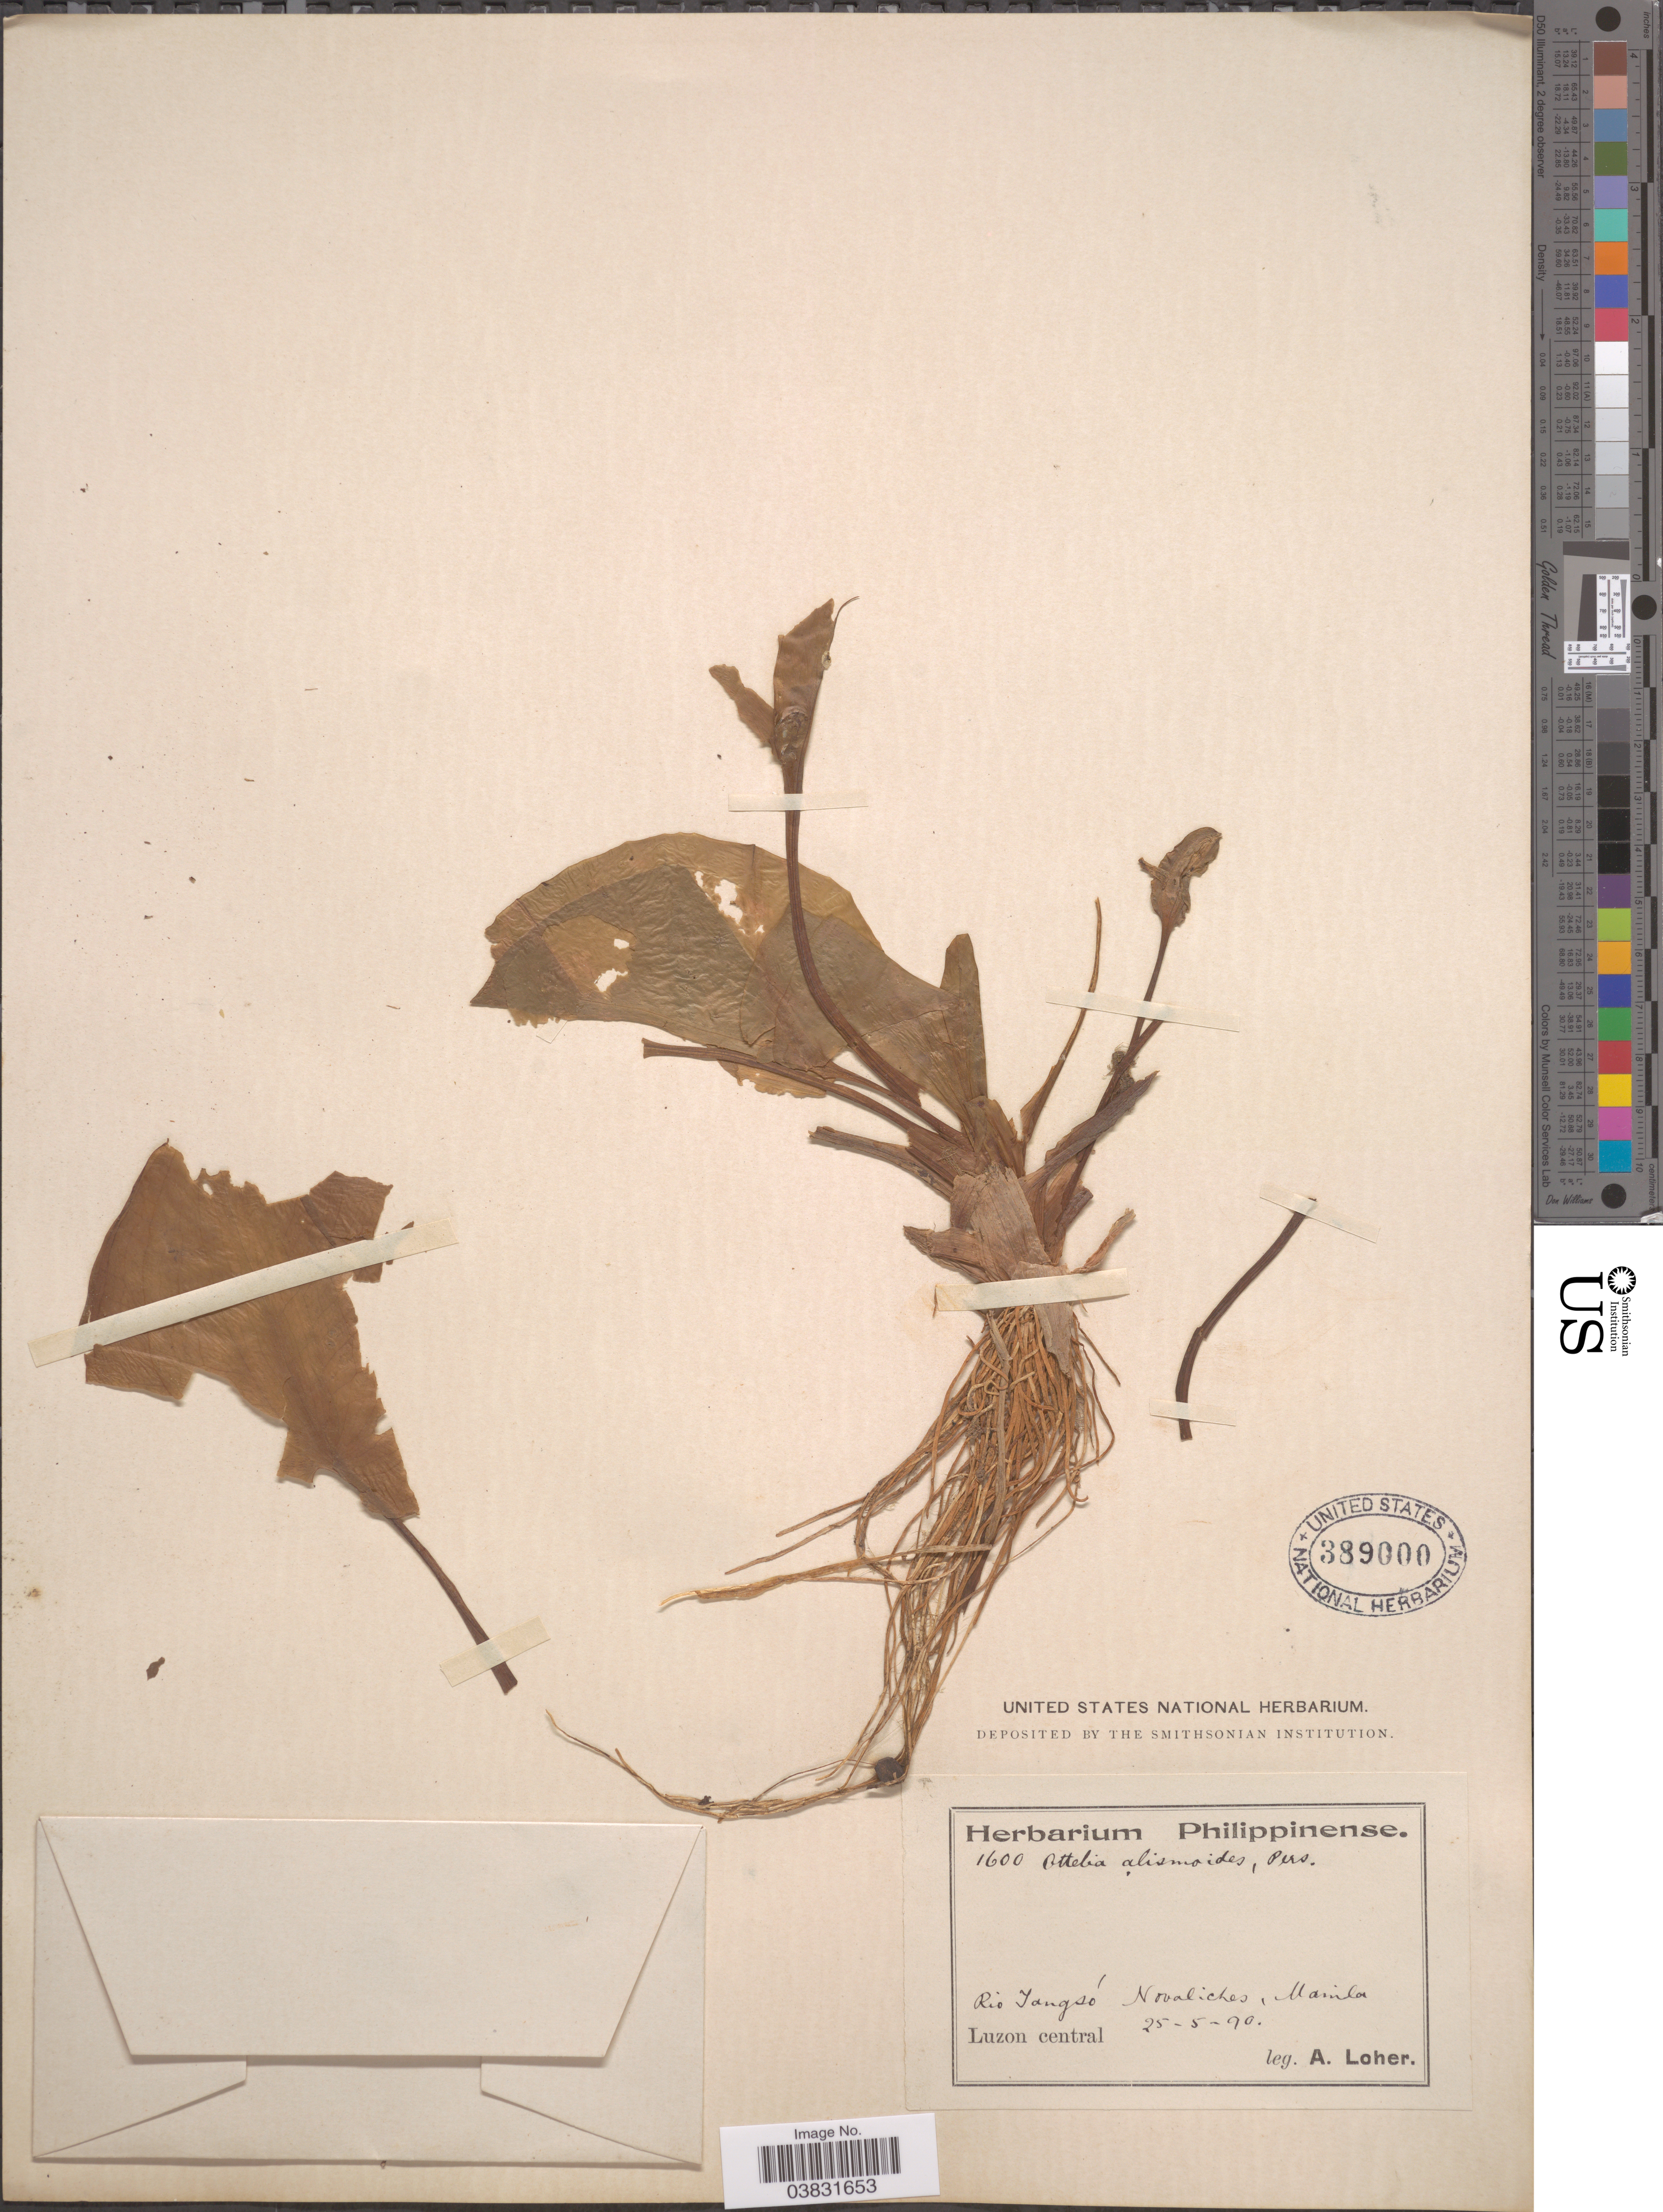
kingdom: Plantae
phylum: Tracheophyta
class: Liliopsida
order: Alismatales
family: Hydrocharitaceae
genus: Ottelia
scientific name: Ottelia alismoides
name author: Pers.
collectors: A. Loher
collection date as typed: Transcribed d/m/y: 25/5/90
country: Philippines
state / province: Central Luzon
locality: Rio Jangsó Novalichas, Manila. Luzon central.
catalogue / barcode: US 389000